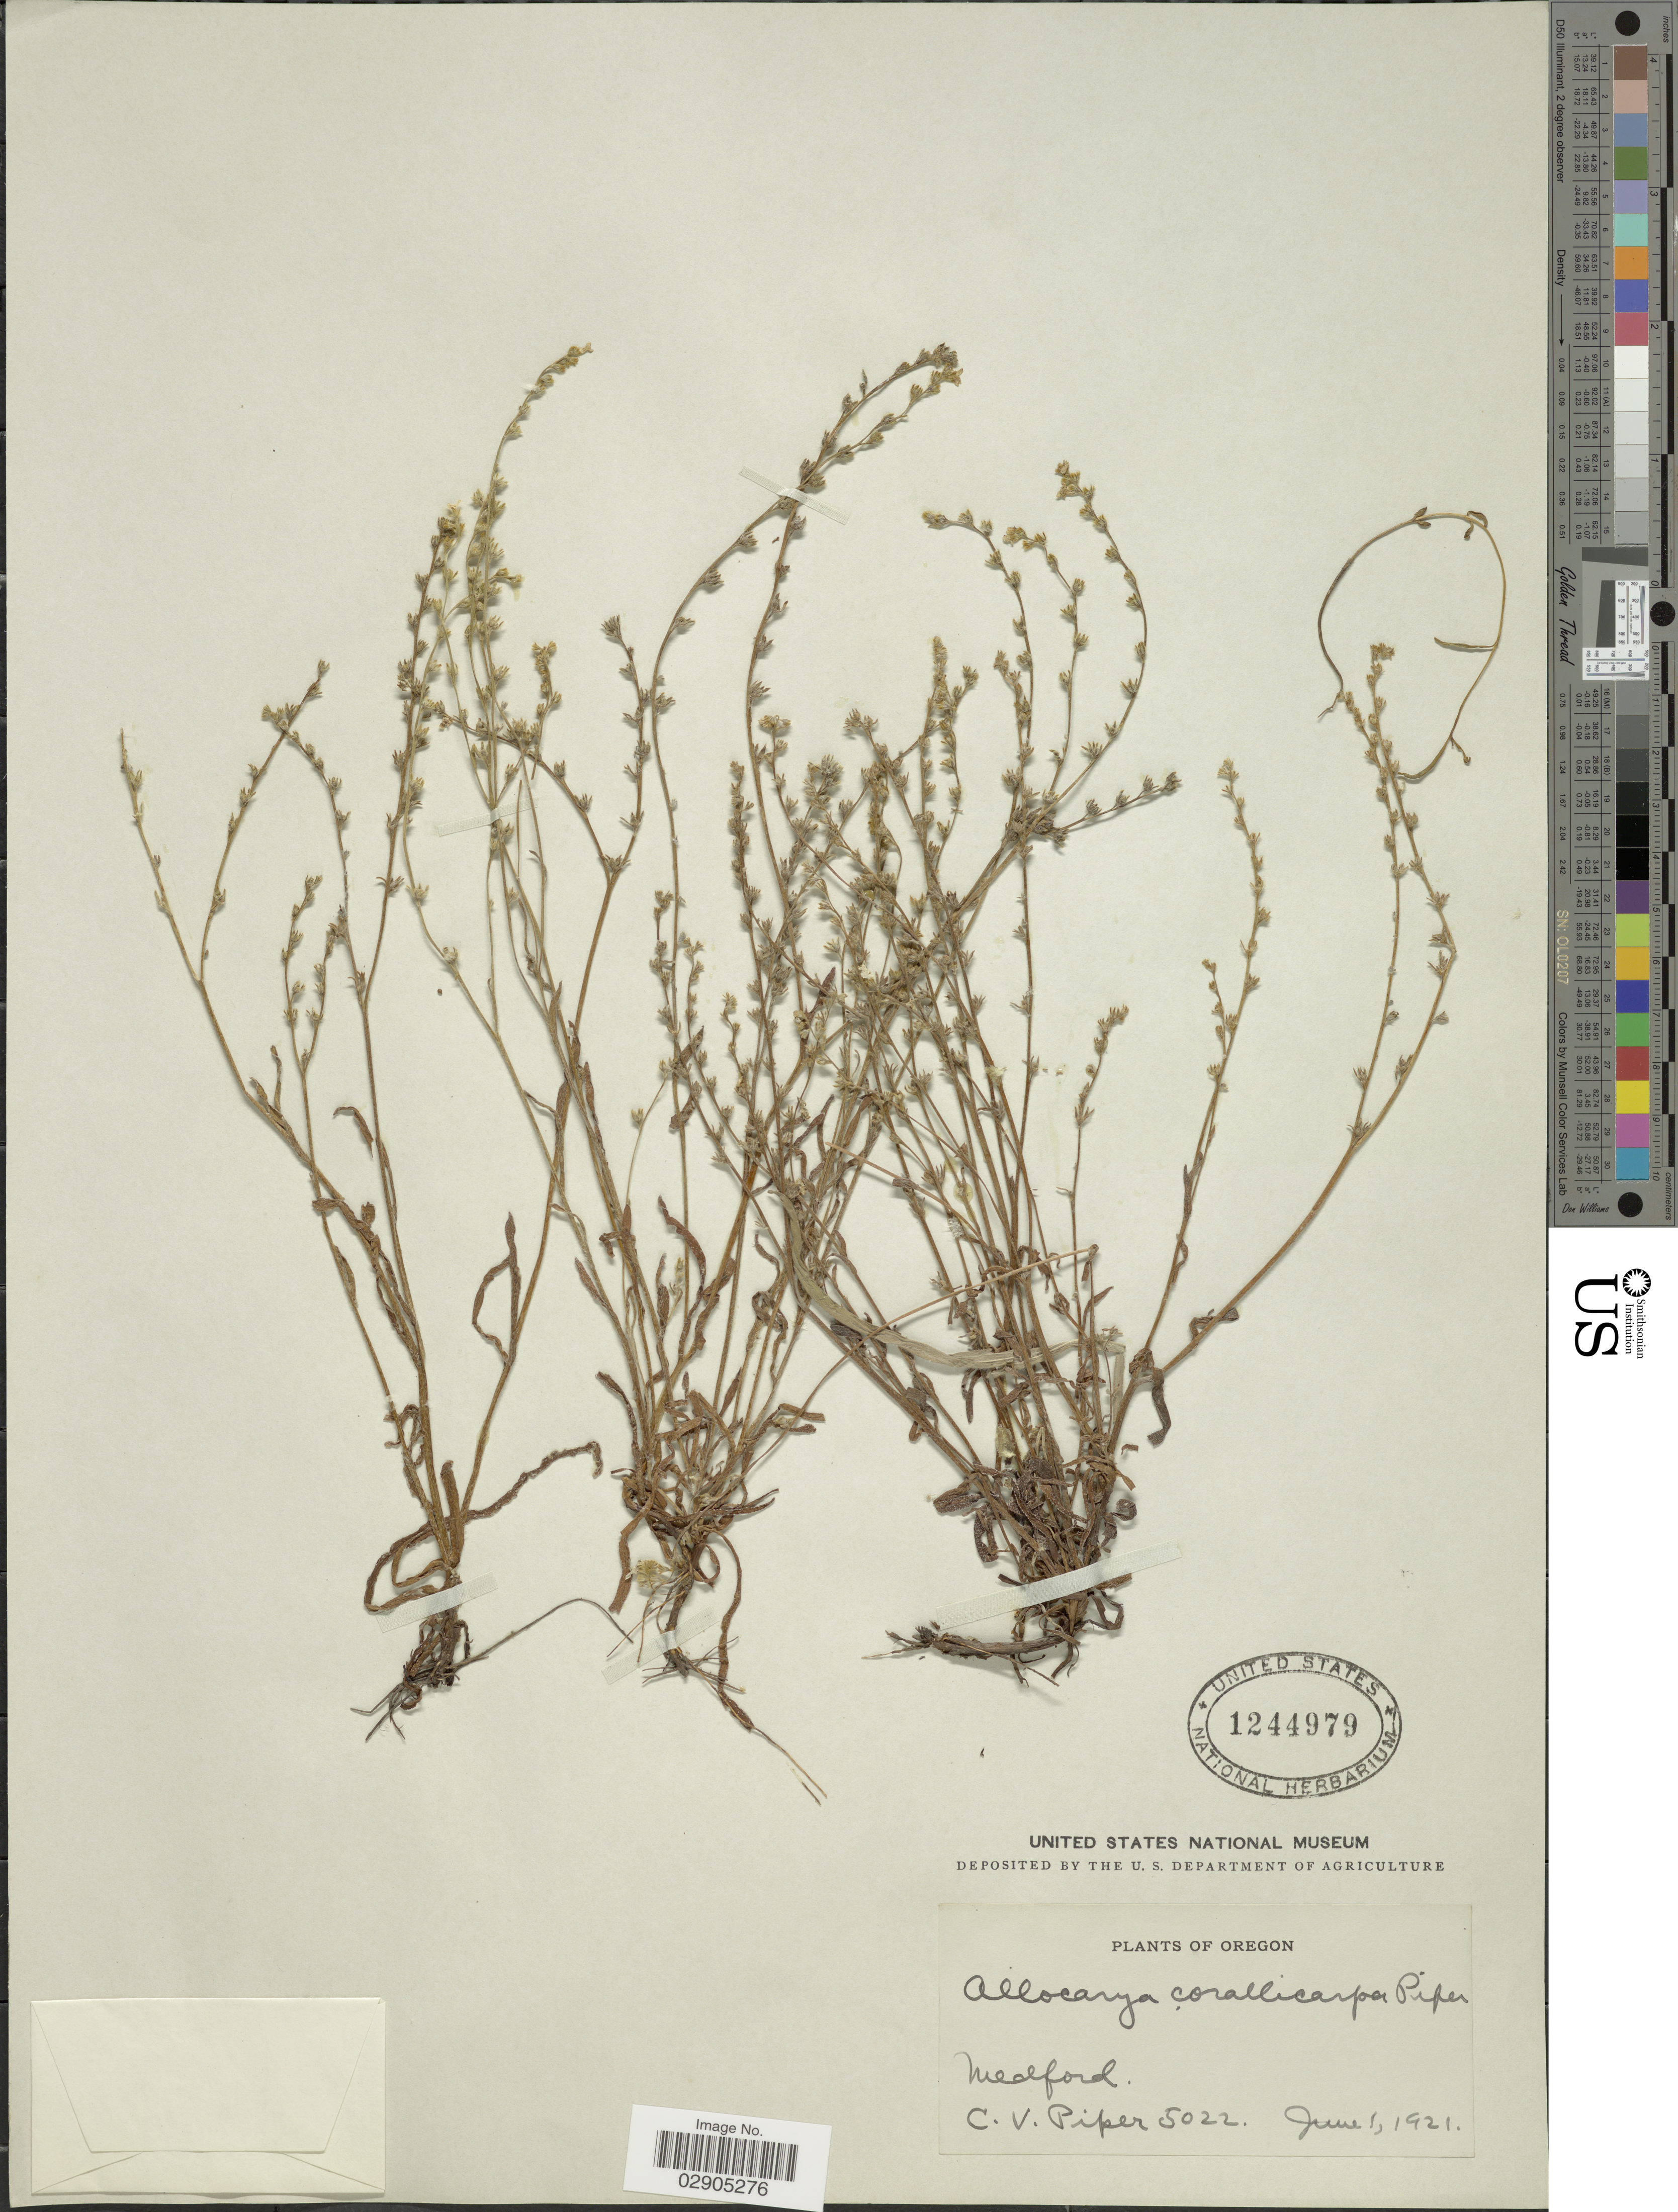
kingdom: Plantae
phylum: Tracheophyta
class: Magnoliopsida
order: Boraginales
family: Boraginaceae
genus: Allocarya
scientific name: Allocarya corallicarpa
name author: Piper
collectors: C. V. Piper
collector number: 5022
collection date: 1921-06-01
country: United States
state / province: Oregon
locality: Medford.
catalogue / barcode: US 1244979